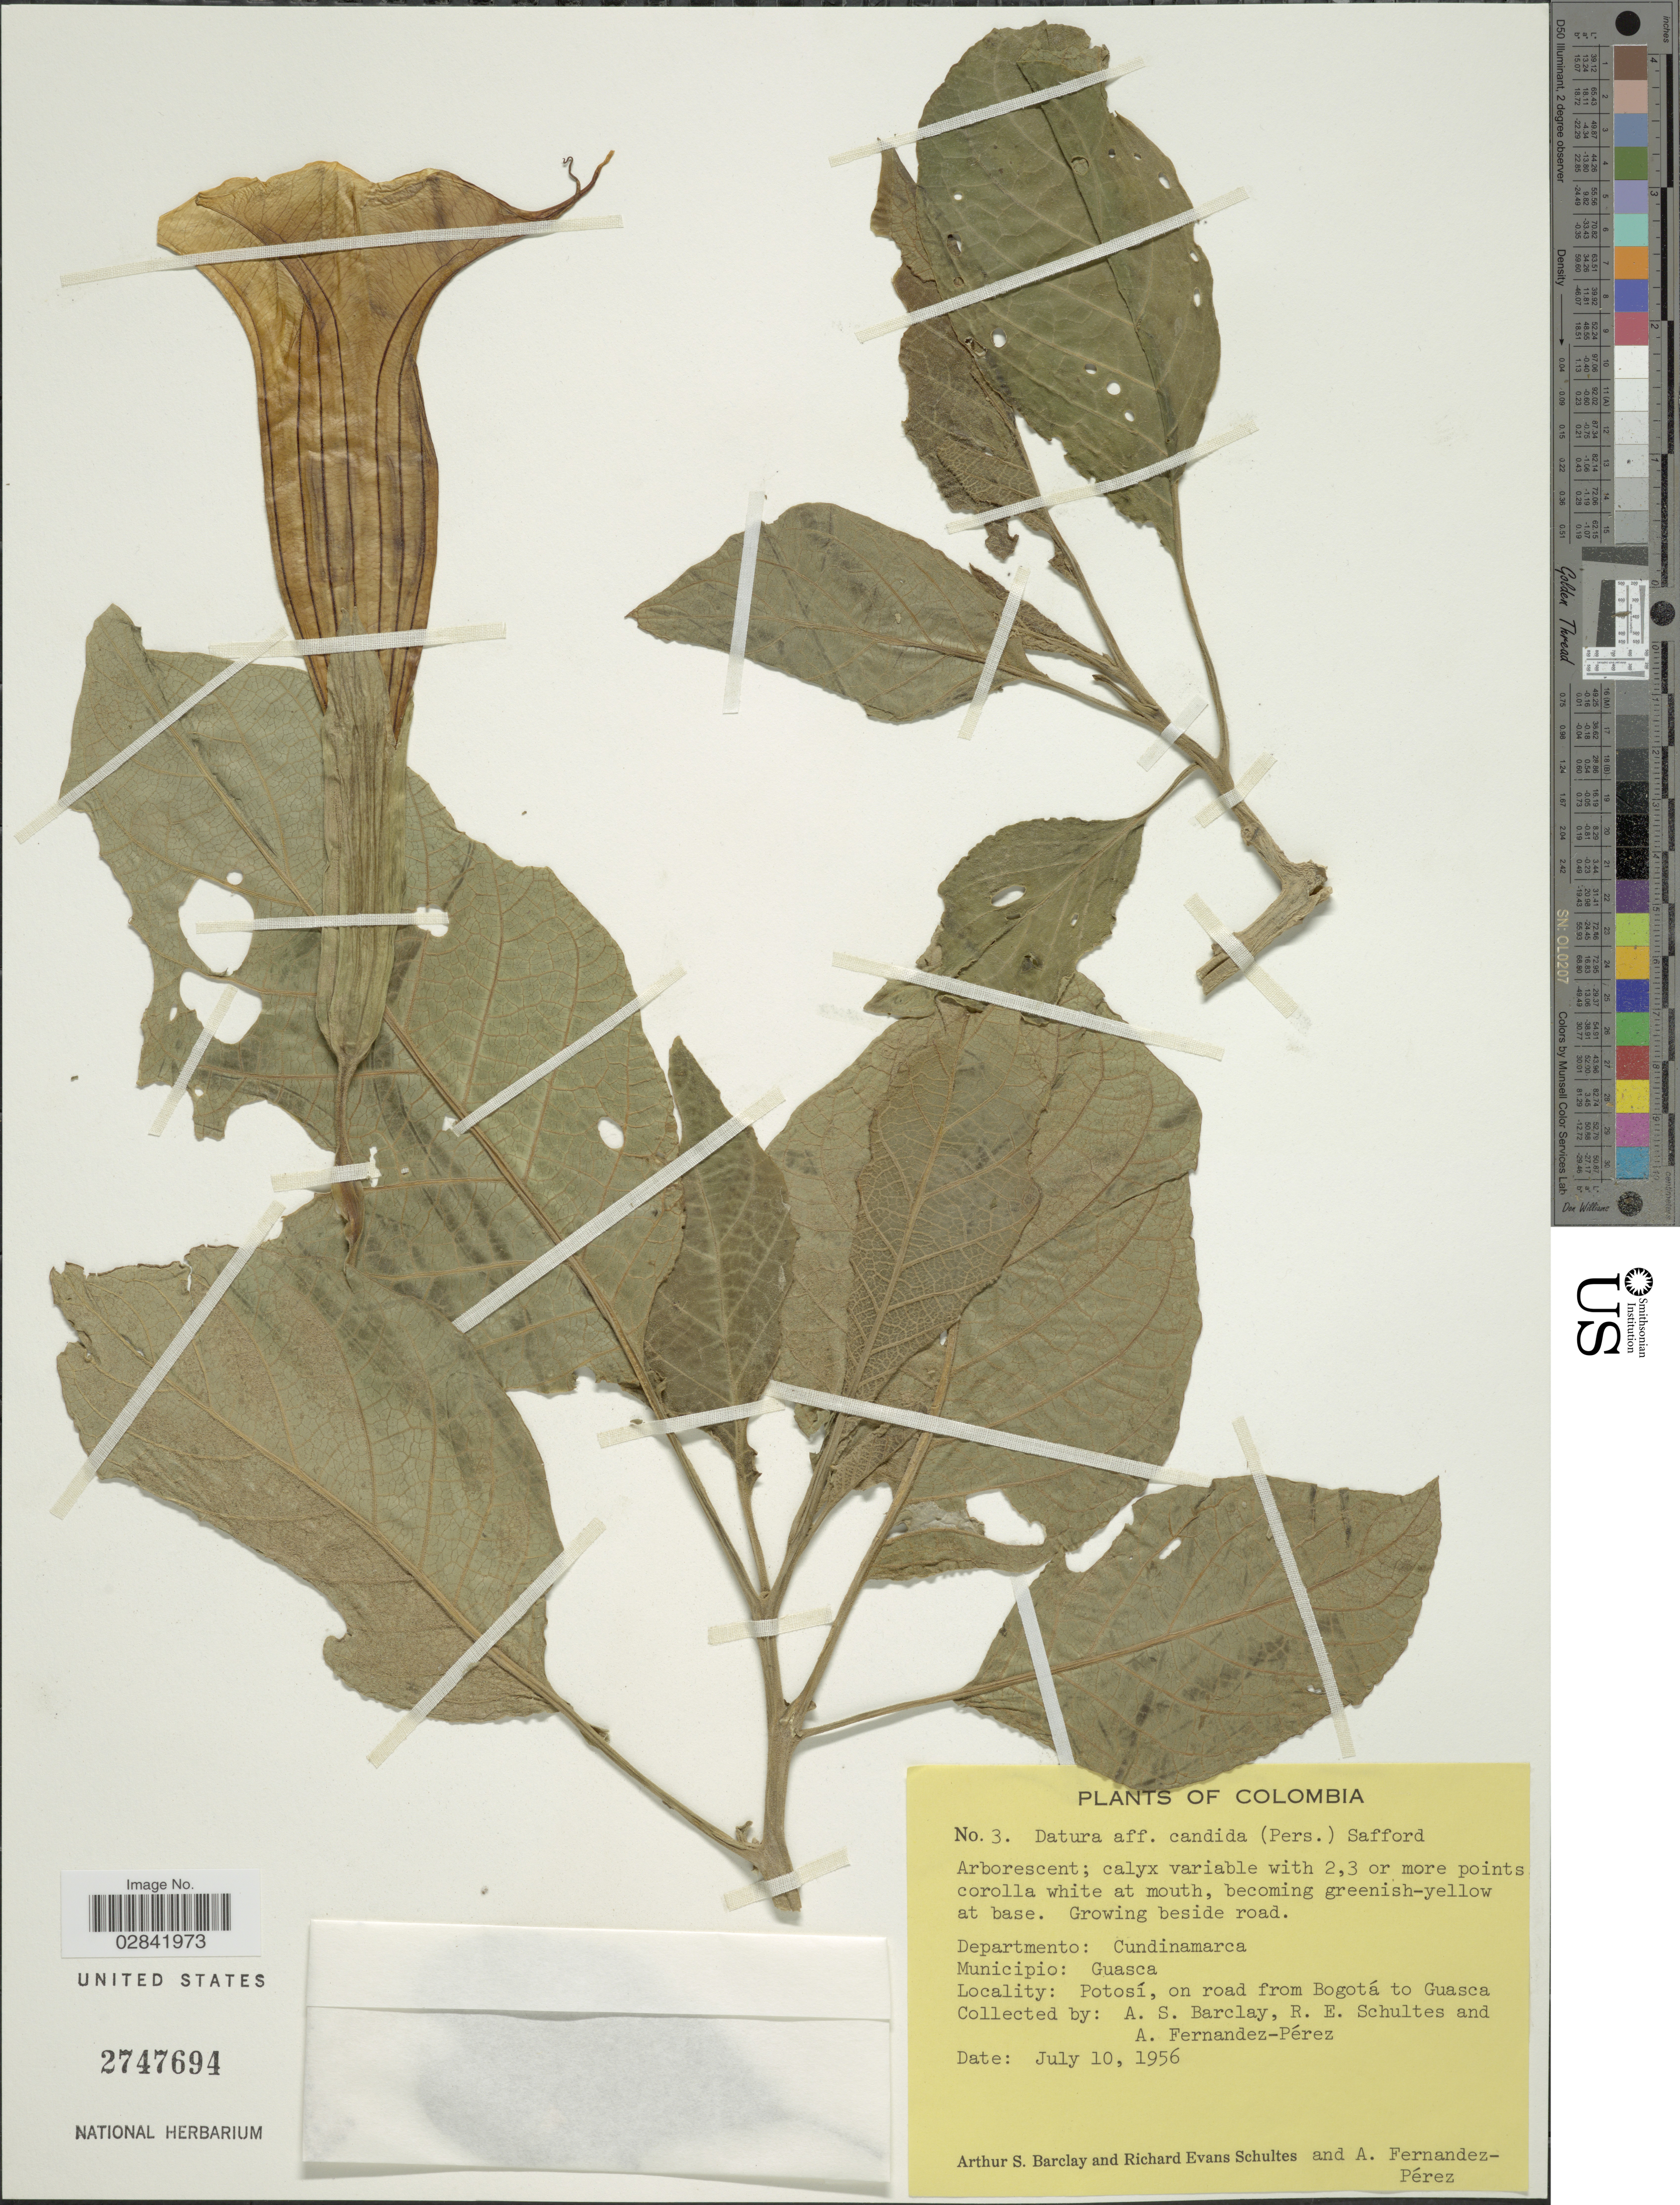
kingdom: Plantae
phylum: Tracheophyta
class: Magnoliopsida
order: Solanales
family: Solanaceae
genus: Brugmansia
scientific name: Brugmansia x candida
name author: Pers.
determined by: (US) Smithsonian Institution - National Museum of Natural History - Department of Botany (UNITED STATES)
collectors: A. S. Barclay, R. E. Schultes & A. Fernández-Pérez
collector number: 3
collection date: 1956-07-10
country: Colombia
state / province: Cundinamarca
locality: Departmento: Cundinamarca, Municipio: Guasca. Potosí, on road from Bogotá to Guasca.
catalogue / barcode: US 2747694